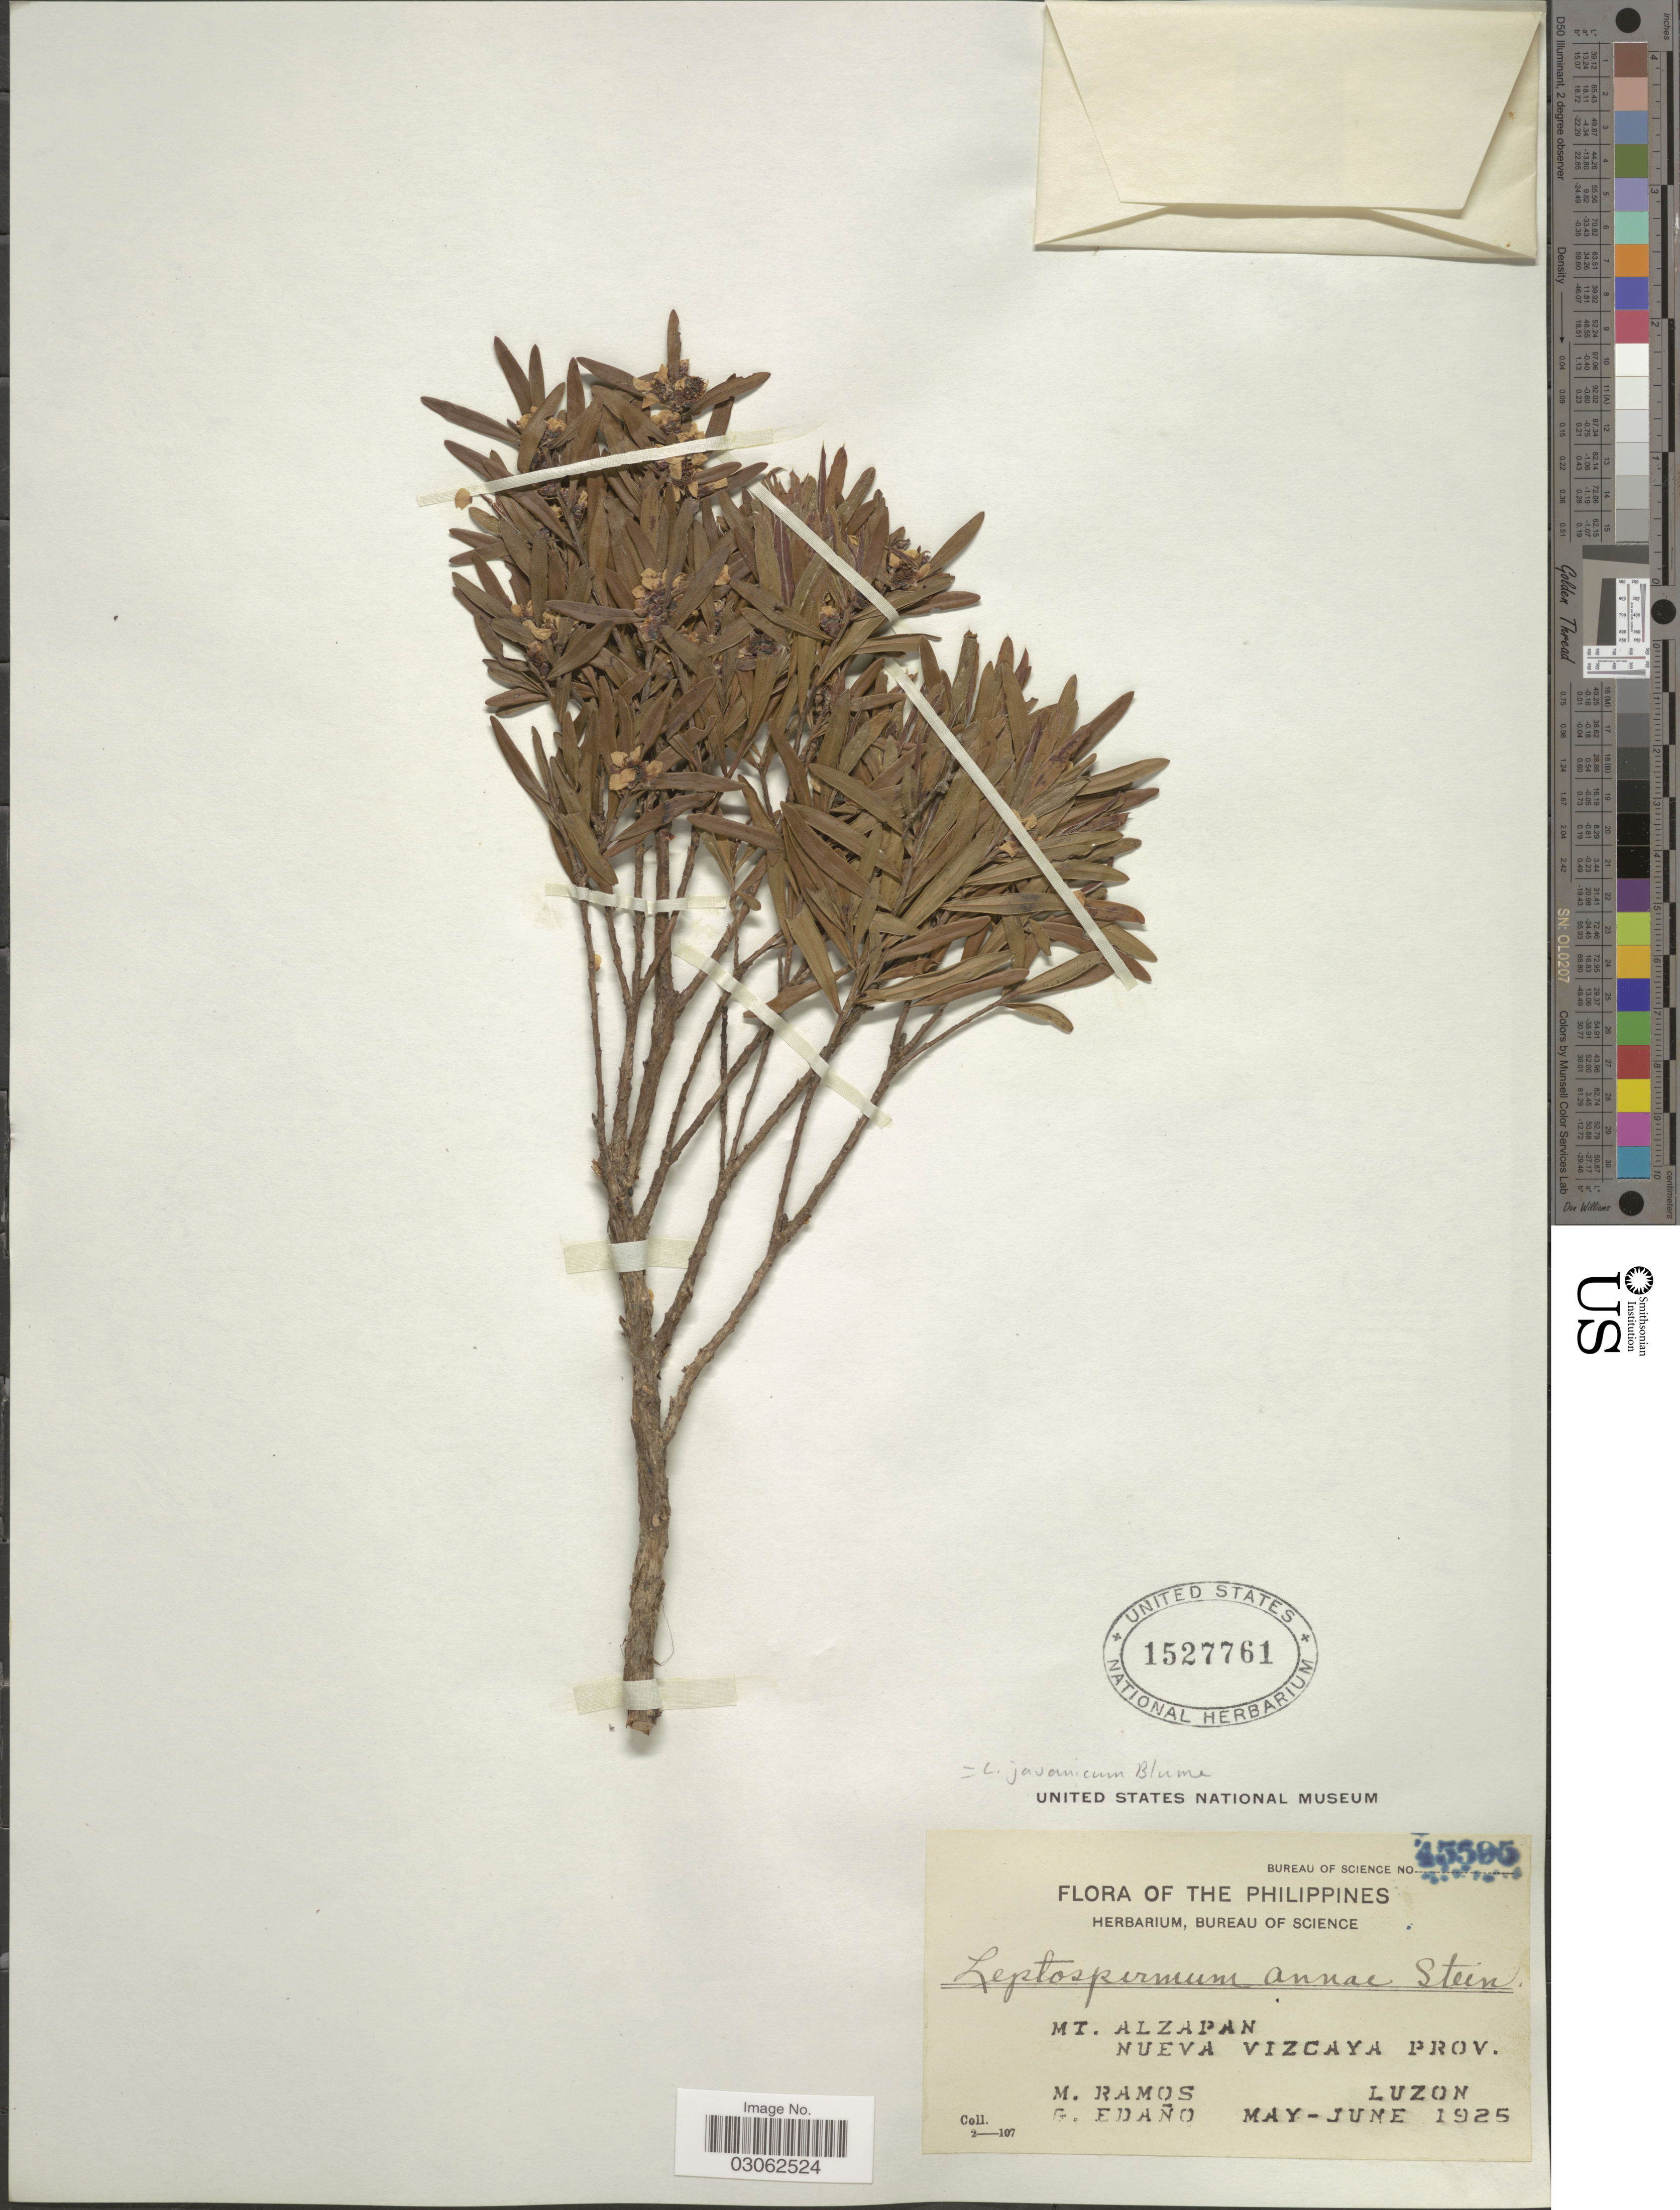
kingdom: Plantae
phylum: Tracheophyta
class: Magnoliopsida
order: Myrtales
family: Myrtaceae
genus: Leptospermum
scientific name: Leptospermum javanicum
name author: Blume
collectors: M. Ramos & G. Edaño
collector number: Bureau of Science 45595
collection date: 1925-05/1925-06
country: Philippines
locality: Mt. Alzapan. Nueva Vizcaya prov. Luzon.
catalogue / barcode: US 1527761